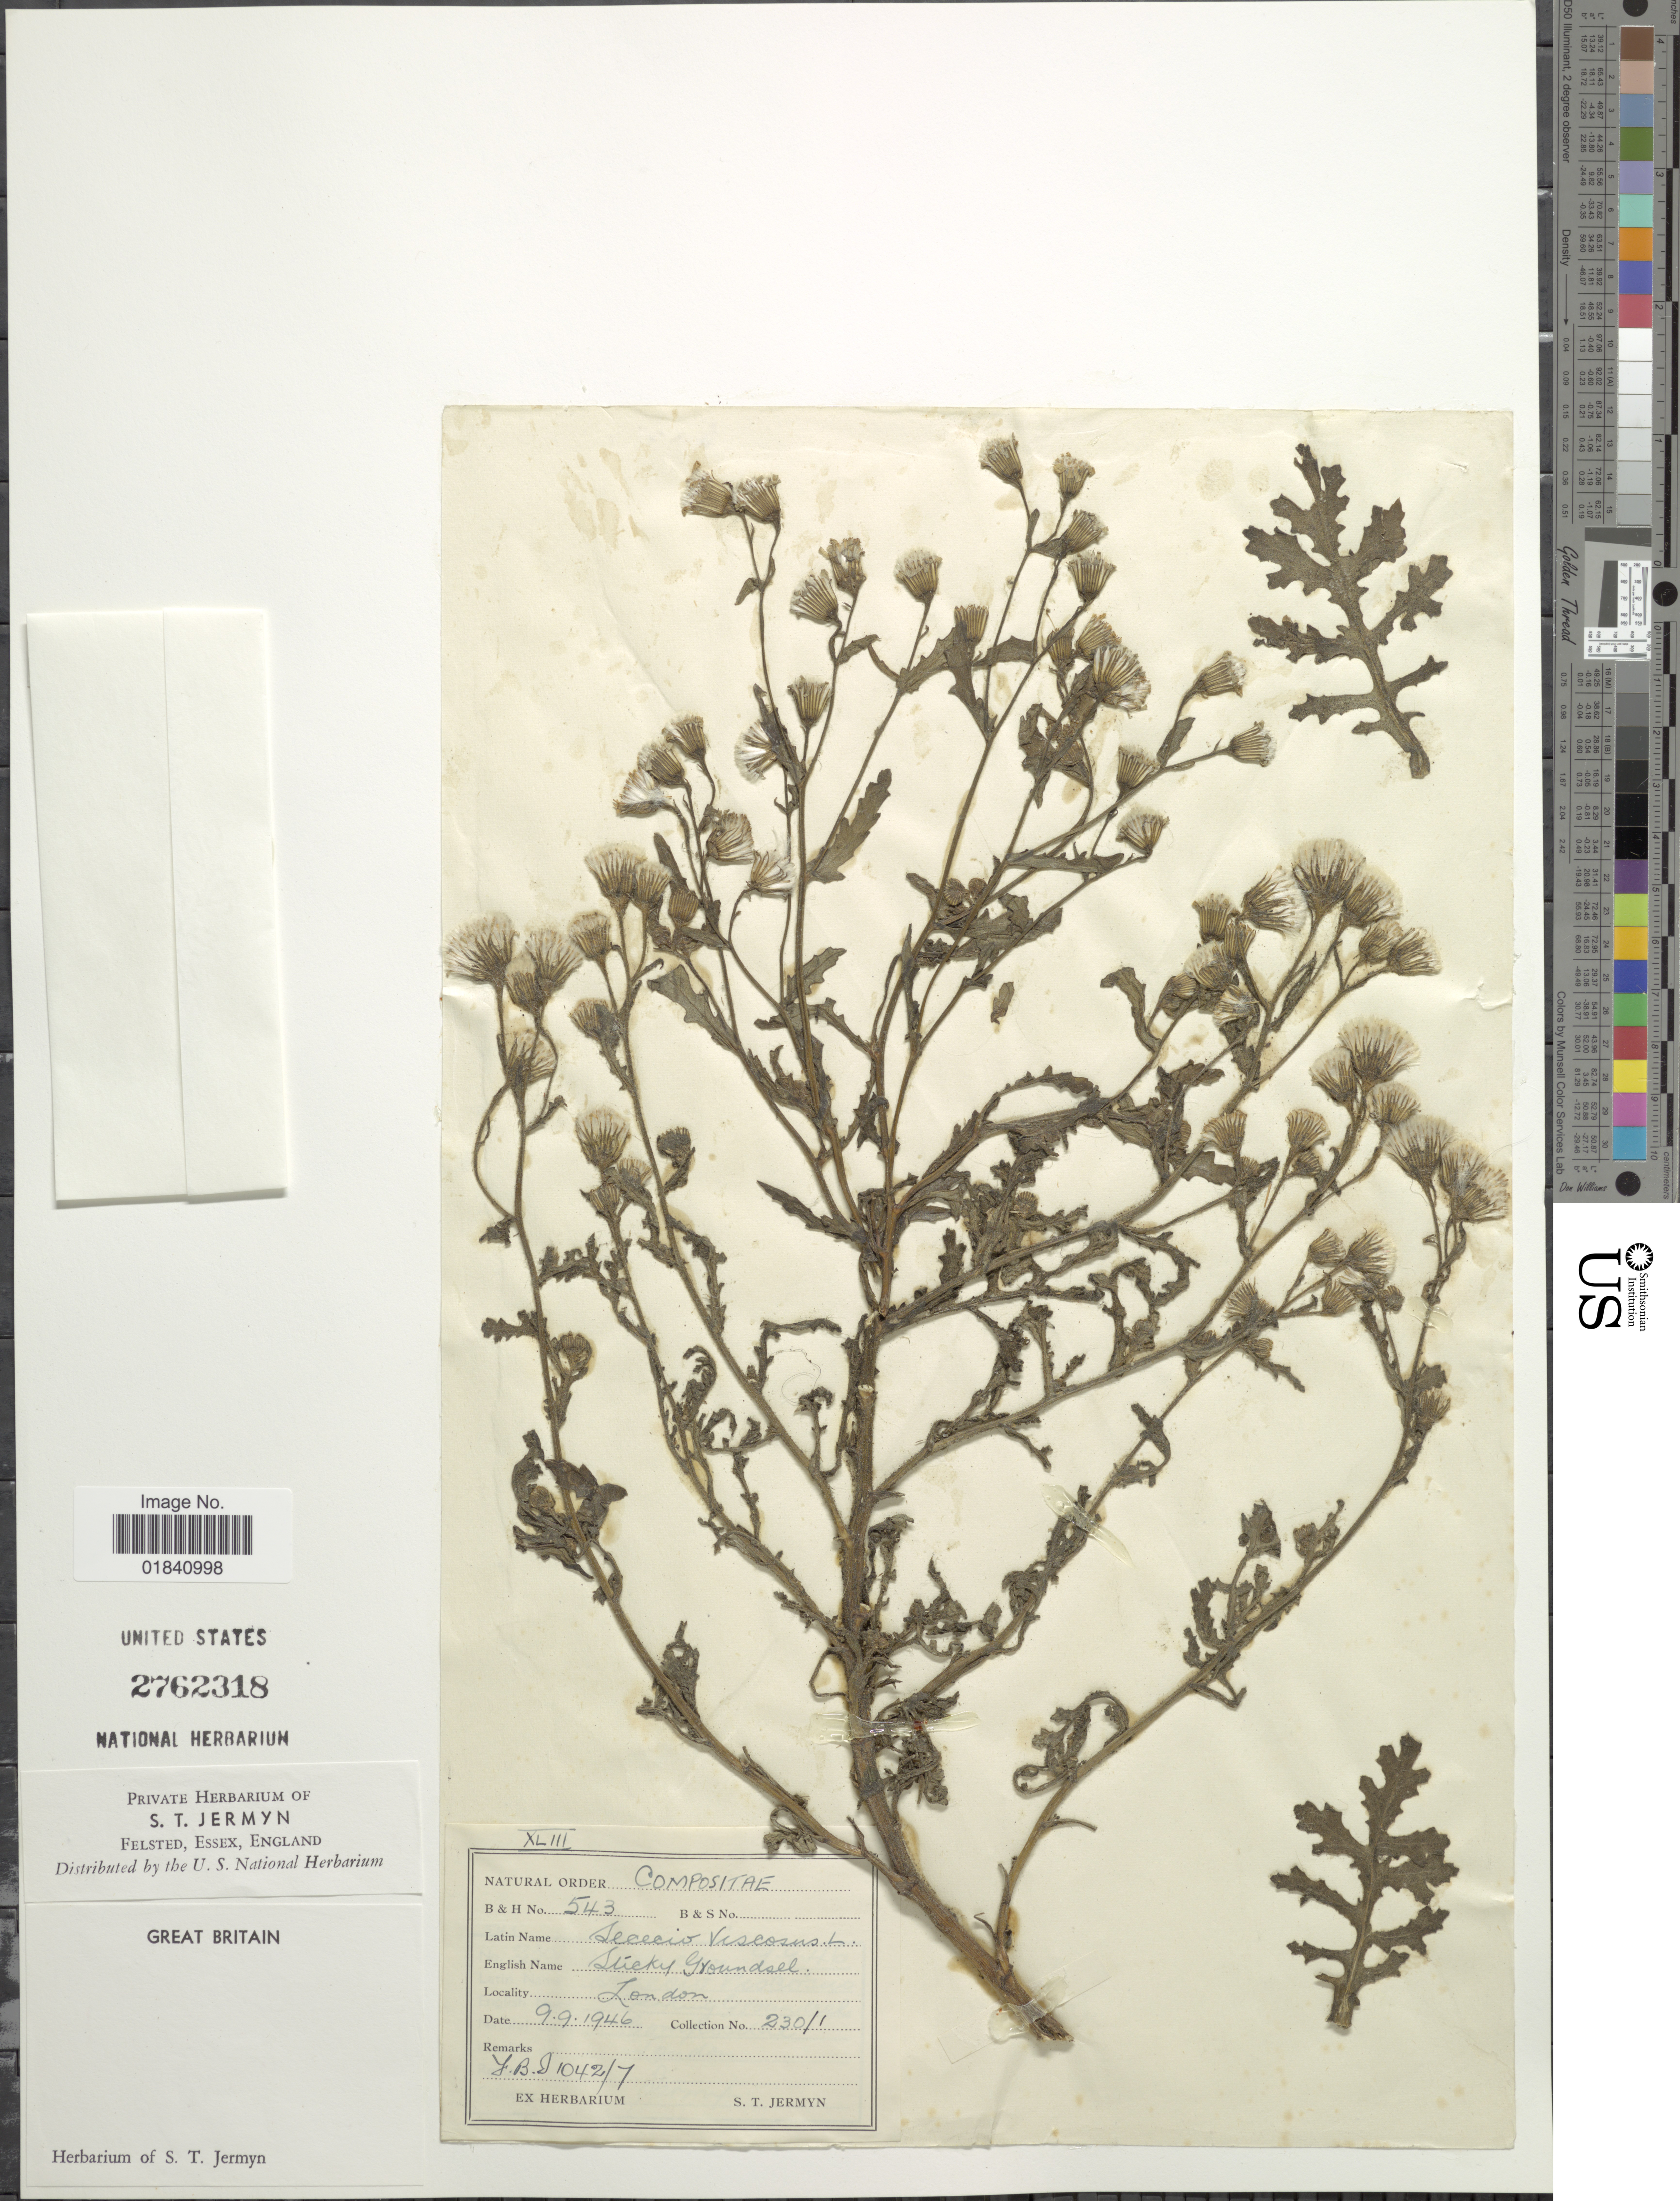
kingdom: Plantae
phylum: Tracheophyta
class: Magnoliopsida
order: Asterales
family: Asteraceae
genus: Senecio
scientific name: Senecio viscosus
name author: L.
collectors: ex herb. S. T. Jermyn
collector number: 230/1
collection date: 1946-09-09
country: United Kingdom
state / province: England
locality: London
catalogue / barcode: US 2762318